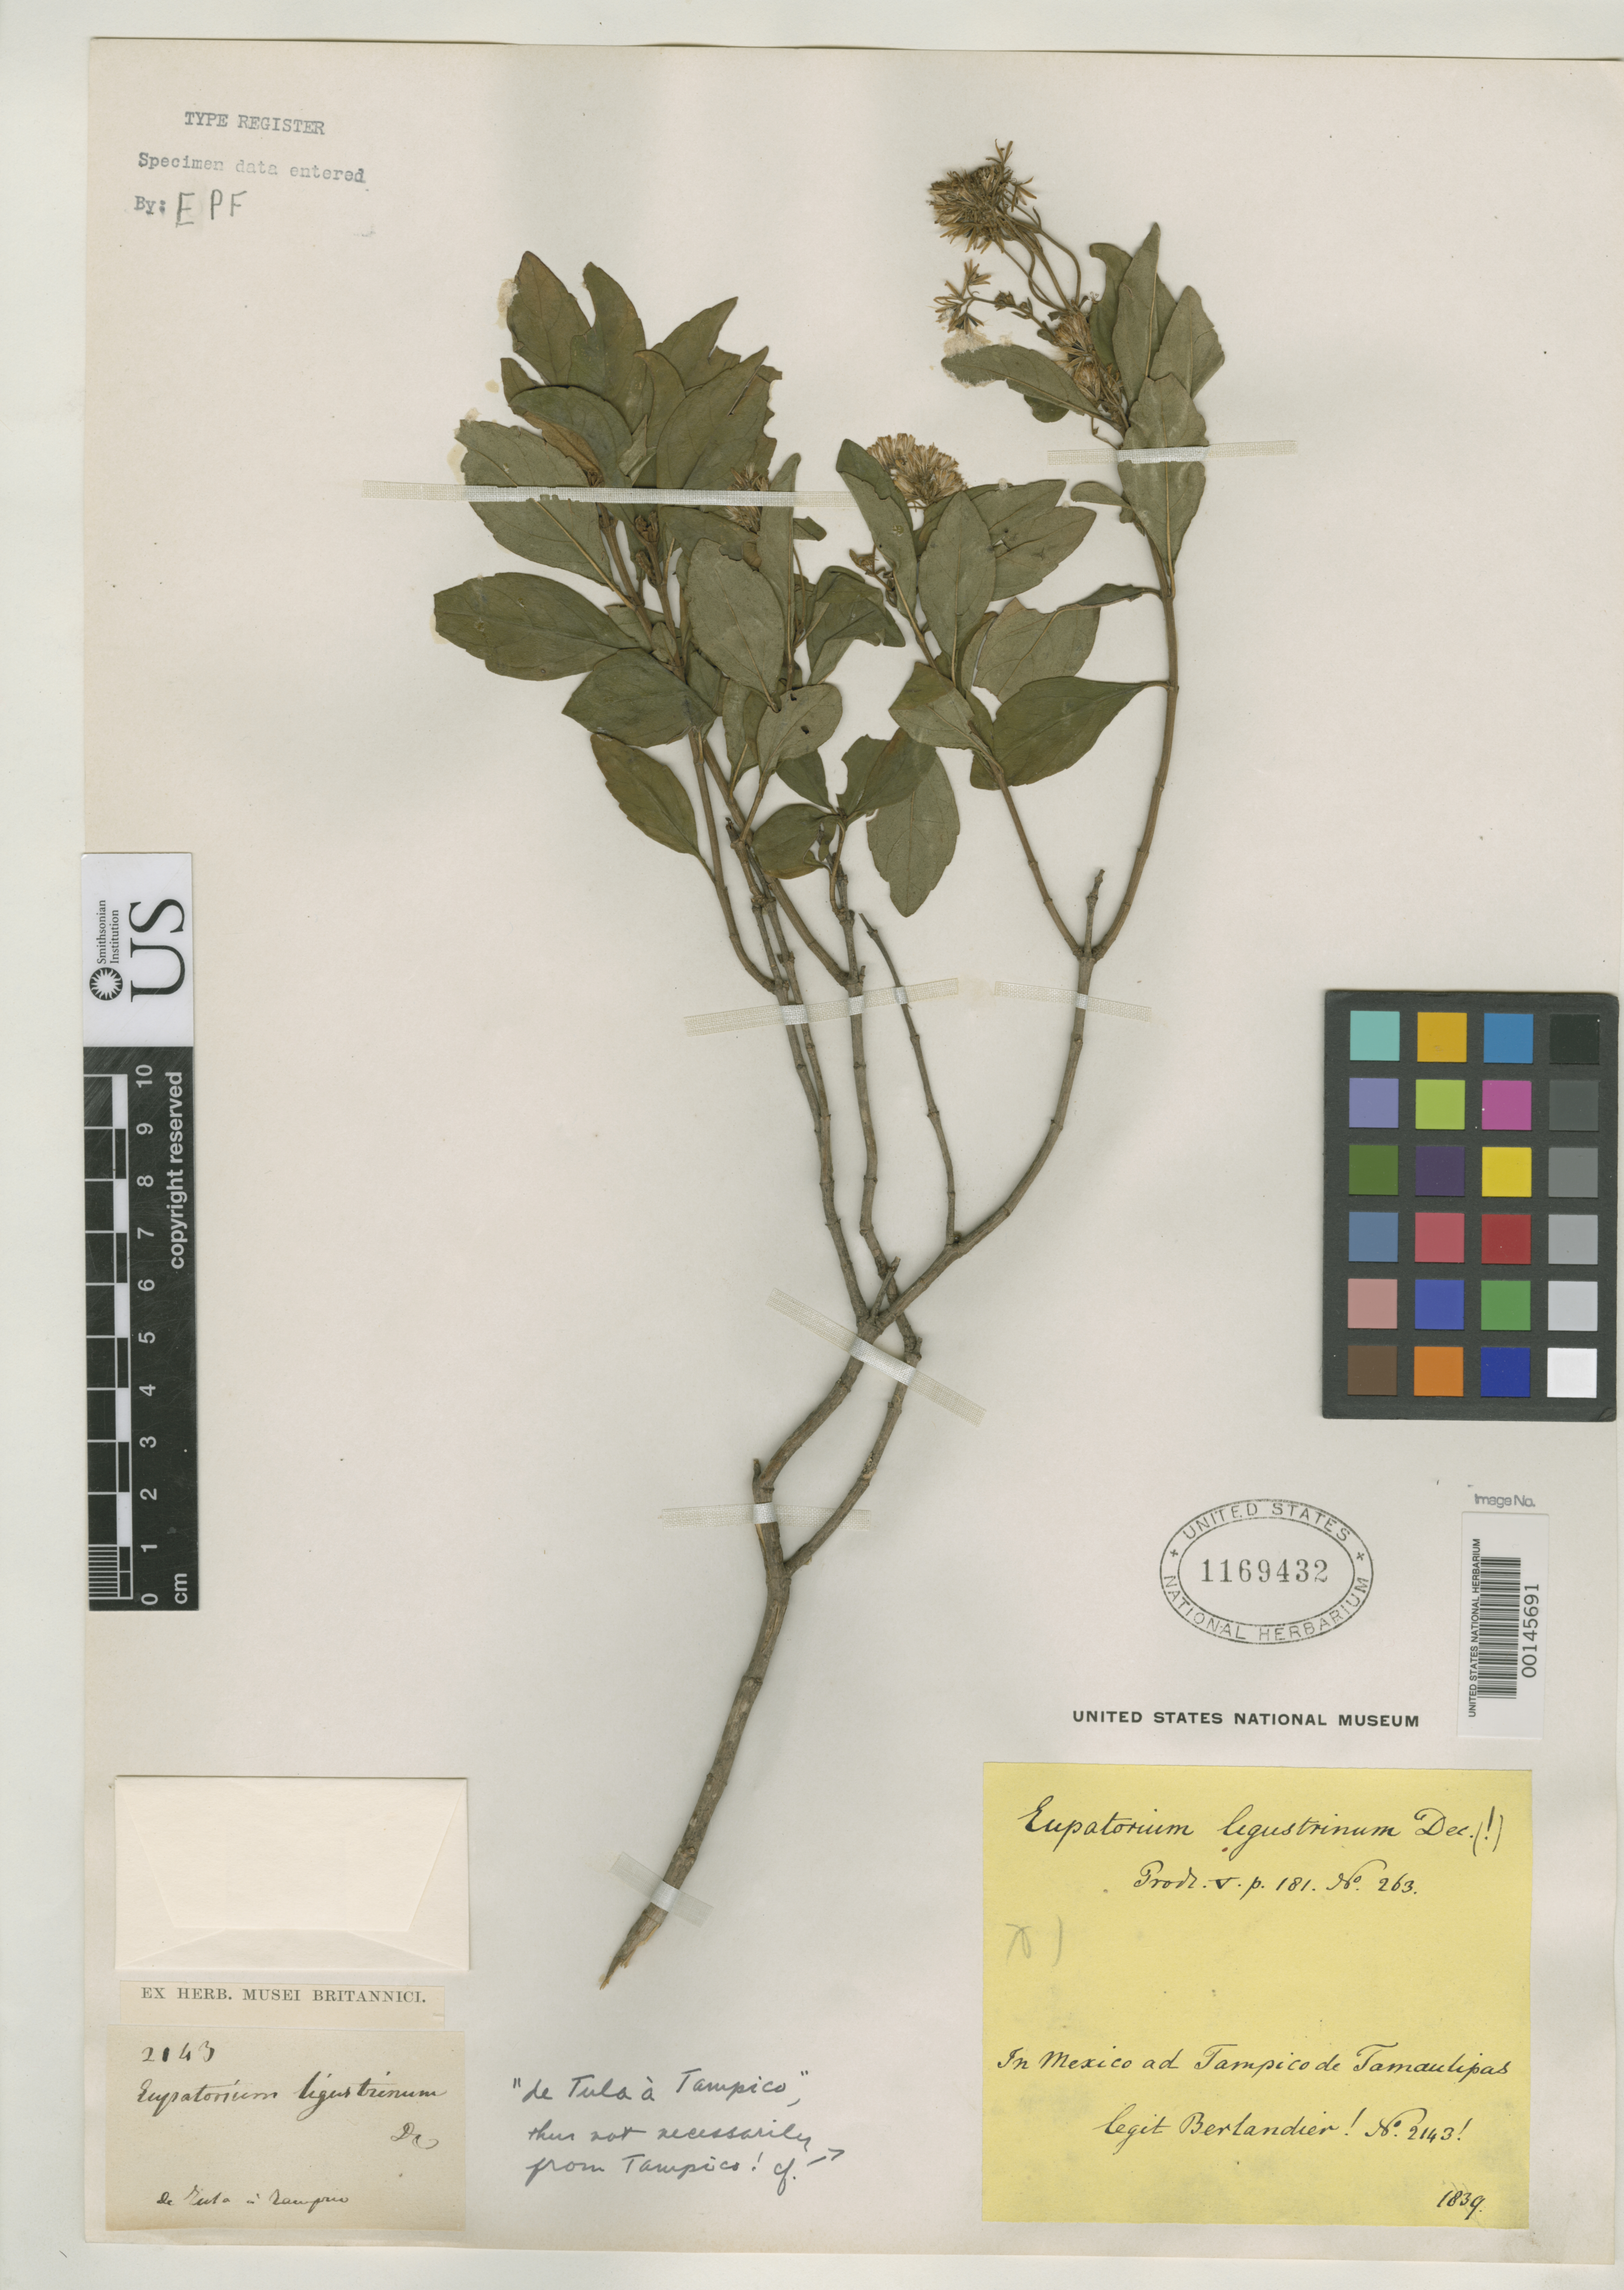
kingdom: Plantae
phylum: Tracheophyta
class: Magnoliopsida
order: Asterales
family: Asteraceae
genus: Eupatorium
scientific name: Eupatorium ligustrinum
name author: DC.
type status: Type Collection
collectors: J. L. Berlandier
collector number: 2143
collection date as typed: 1839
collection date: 1839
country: Mexico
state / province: Tamaulipas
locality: Tampico.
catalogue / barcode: US 1169432